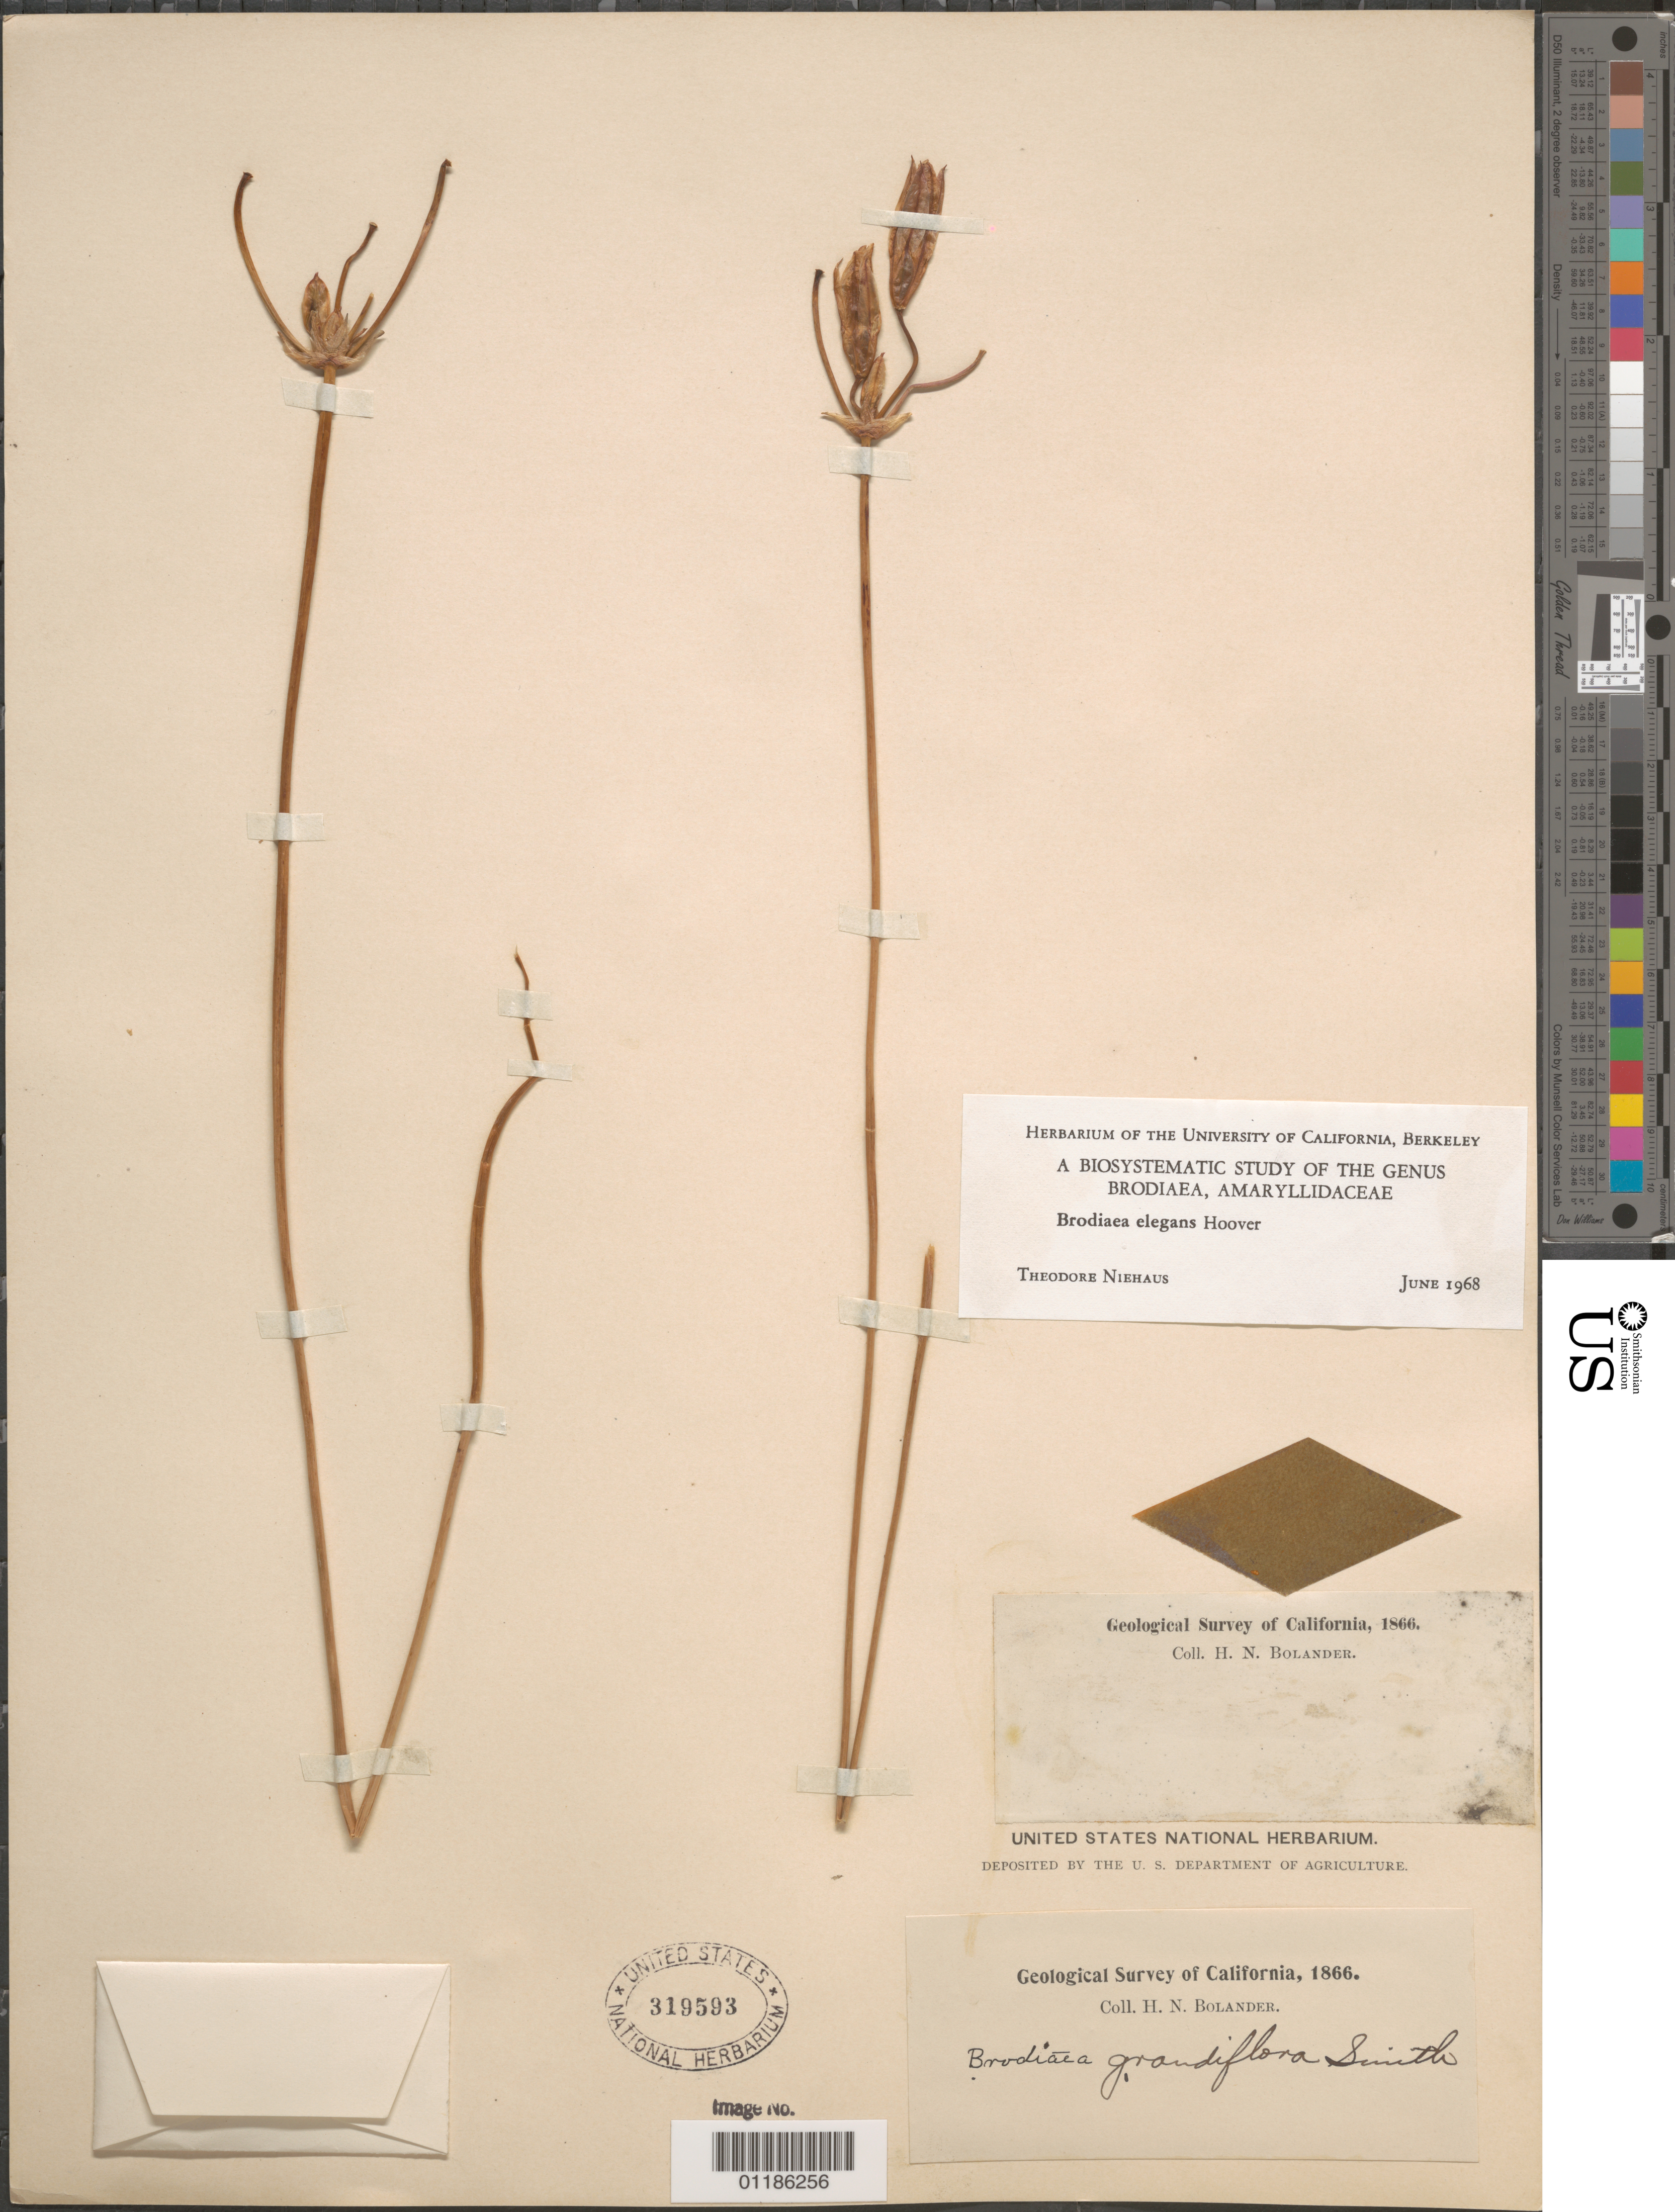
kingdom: Plantae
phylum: Tracheophyta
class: Liliopsida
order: Asparagales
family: Asparagaceae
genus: Brodiaea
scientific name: Brodiaea elegans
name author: Hoover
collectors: H. Bolander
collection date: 1866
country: United States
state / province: California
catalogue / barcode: US 319593